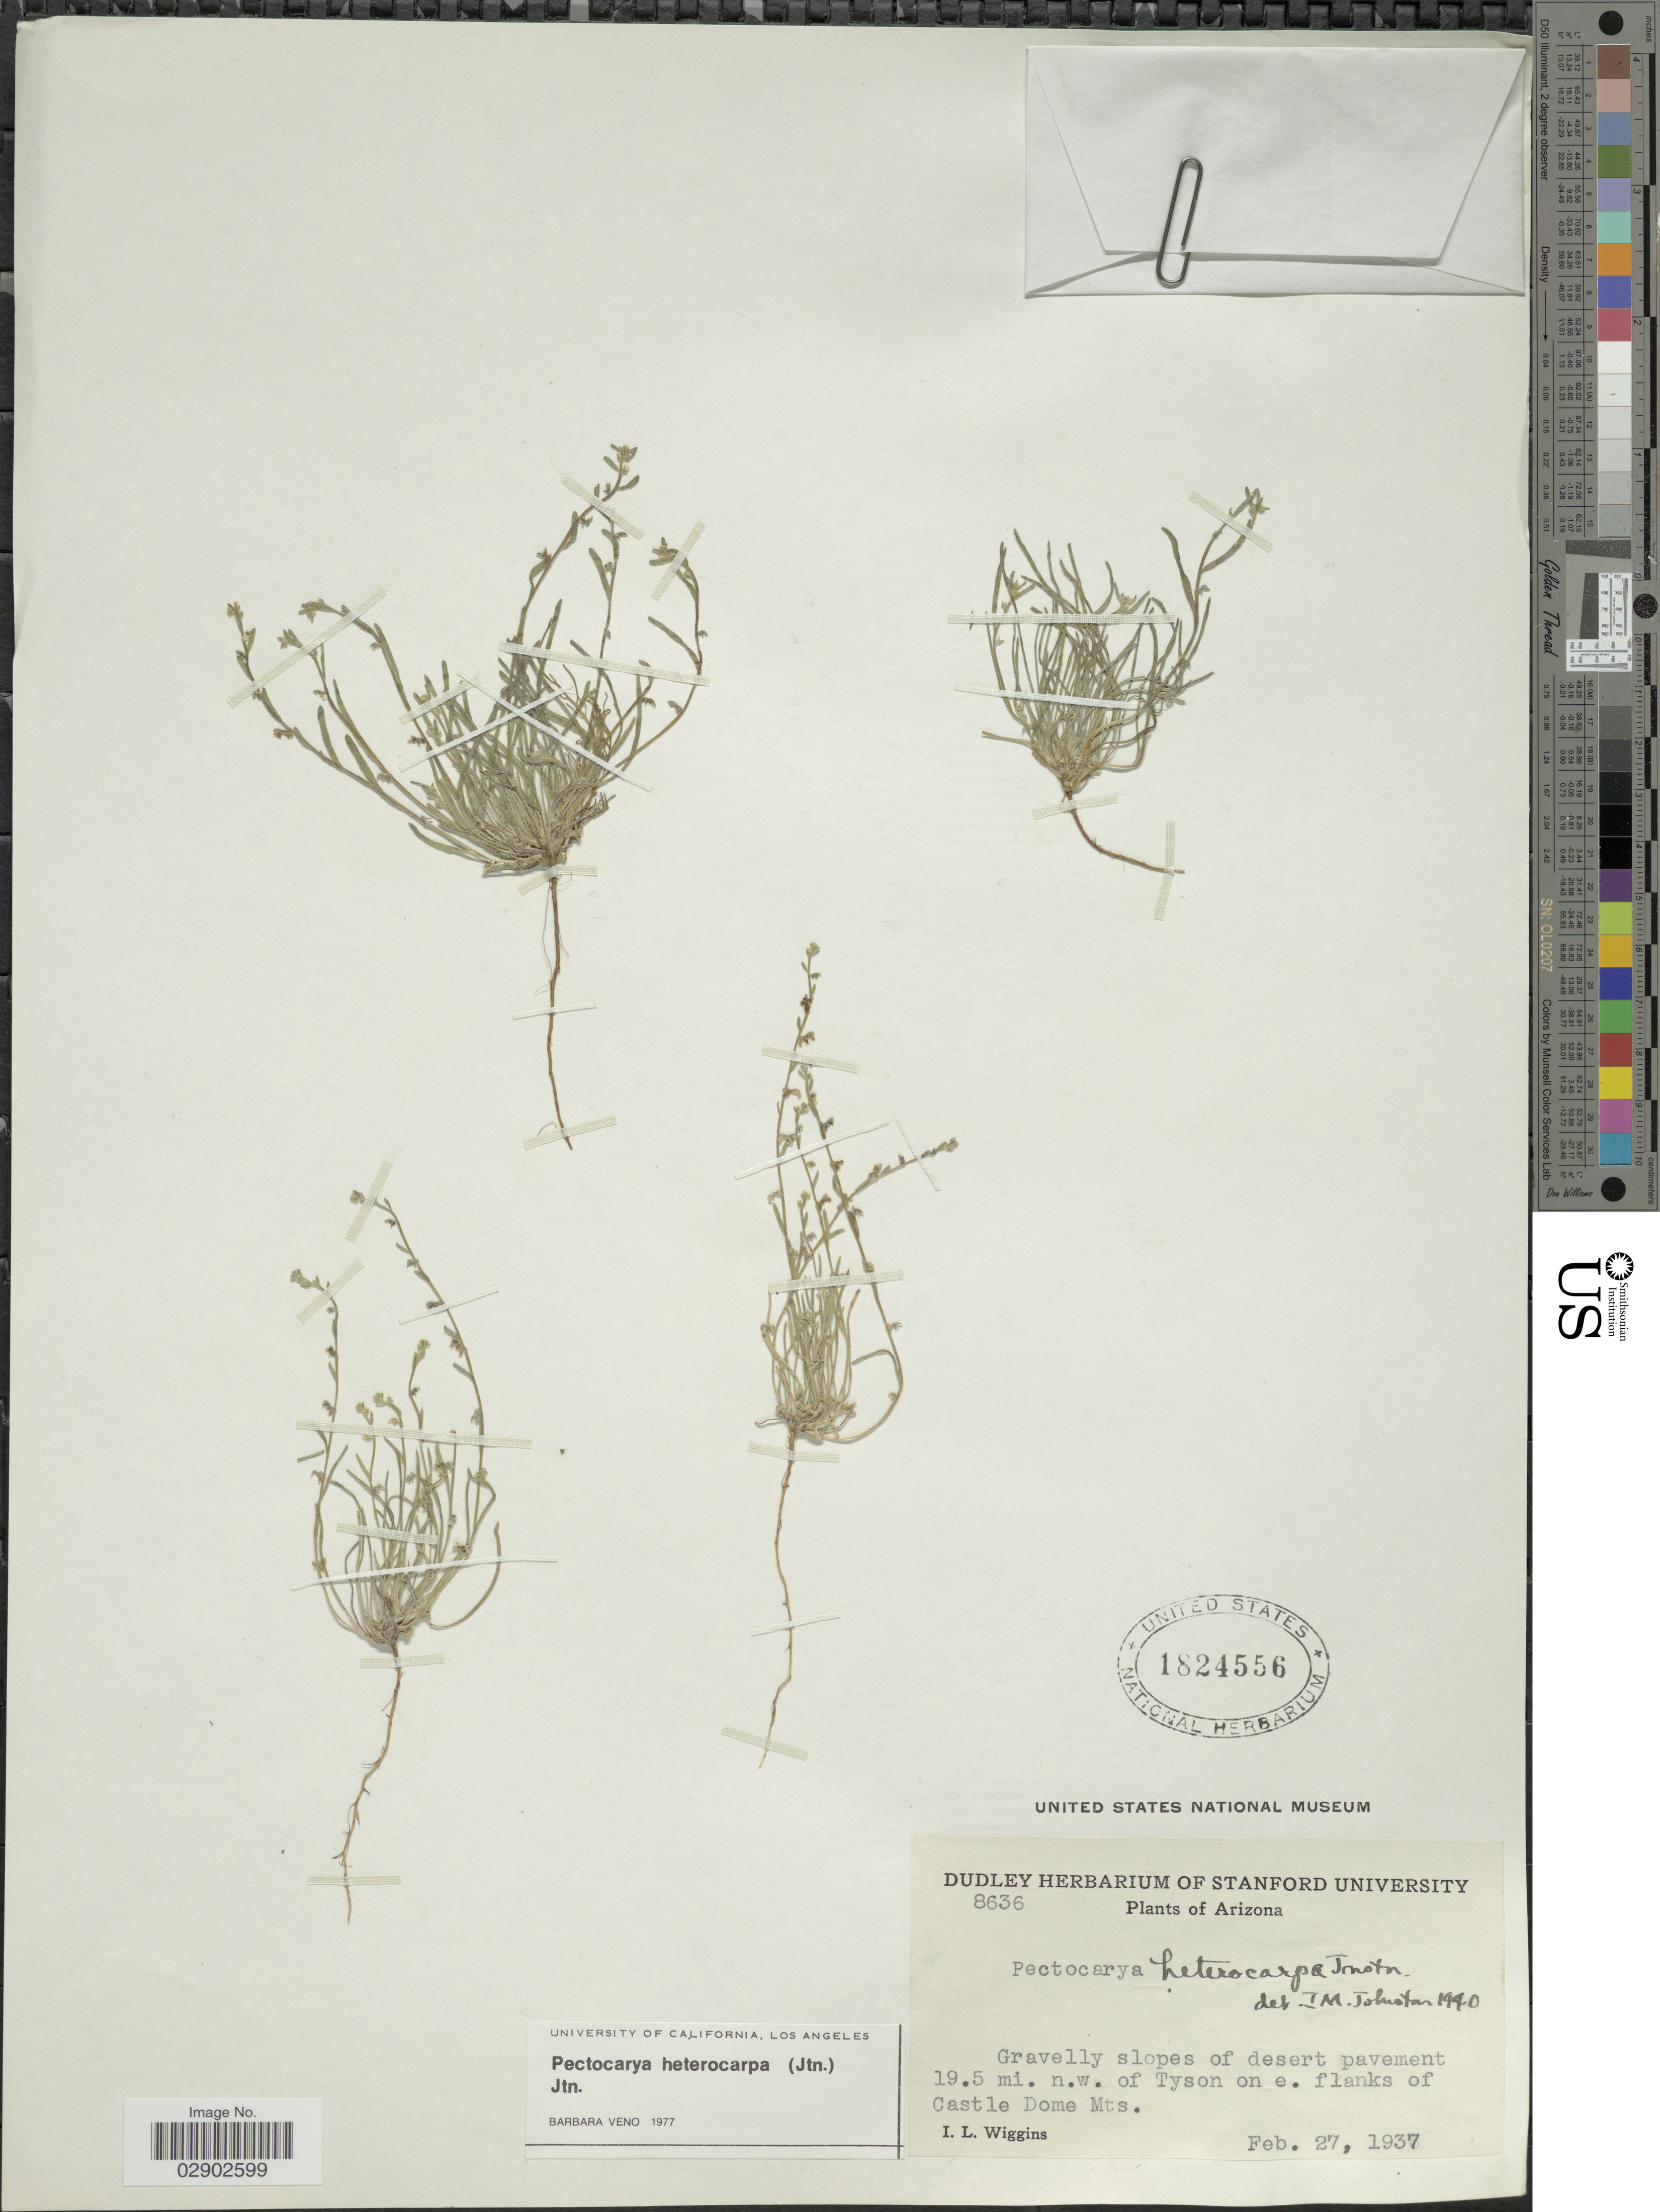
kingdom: Plantae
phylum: Tracheophyta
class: Magnoliopsida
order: Boraginales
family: Boraginaceae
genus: Pectocarya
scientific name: Pectocarya heterocarpa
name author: (I.M. Johnst.) I.M. Johnst.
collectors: I. L. Wiggins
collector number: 8636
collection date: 1937-02-27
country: United States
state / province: Arizona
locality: Gravelly slopes of desert pavement 19.5 mi. n.w. of Tyson on e. flanks of Castle Dome Mts.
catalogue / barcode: US 1824556